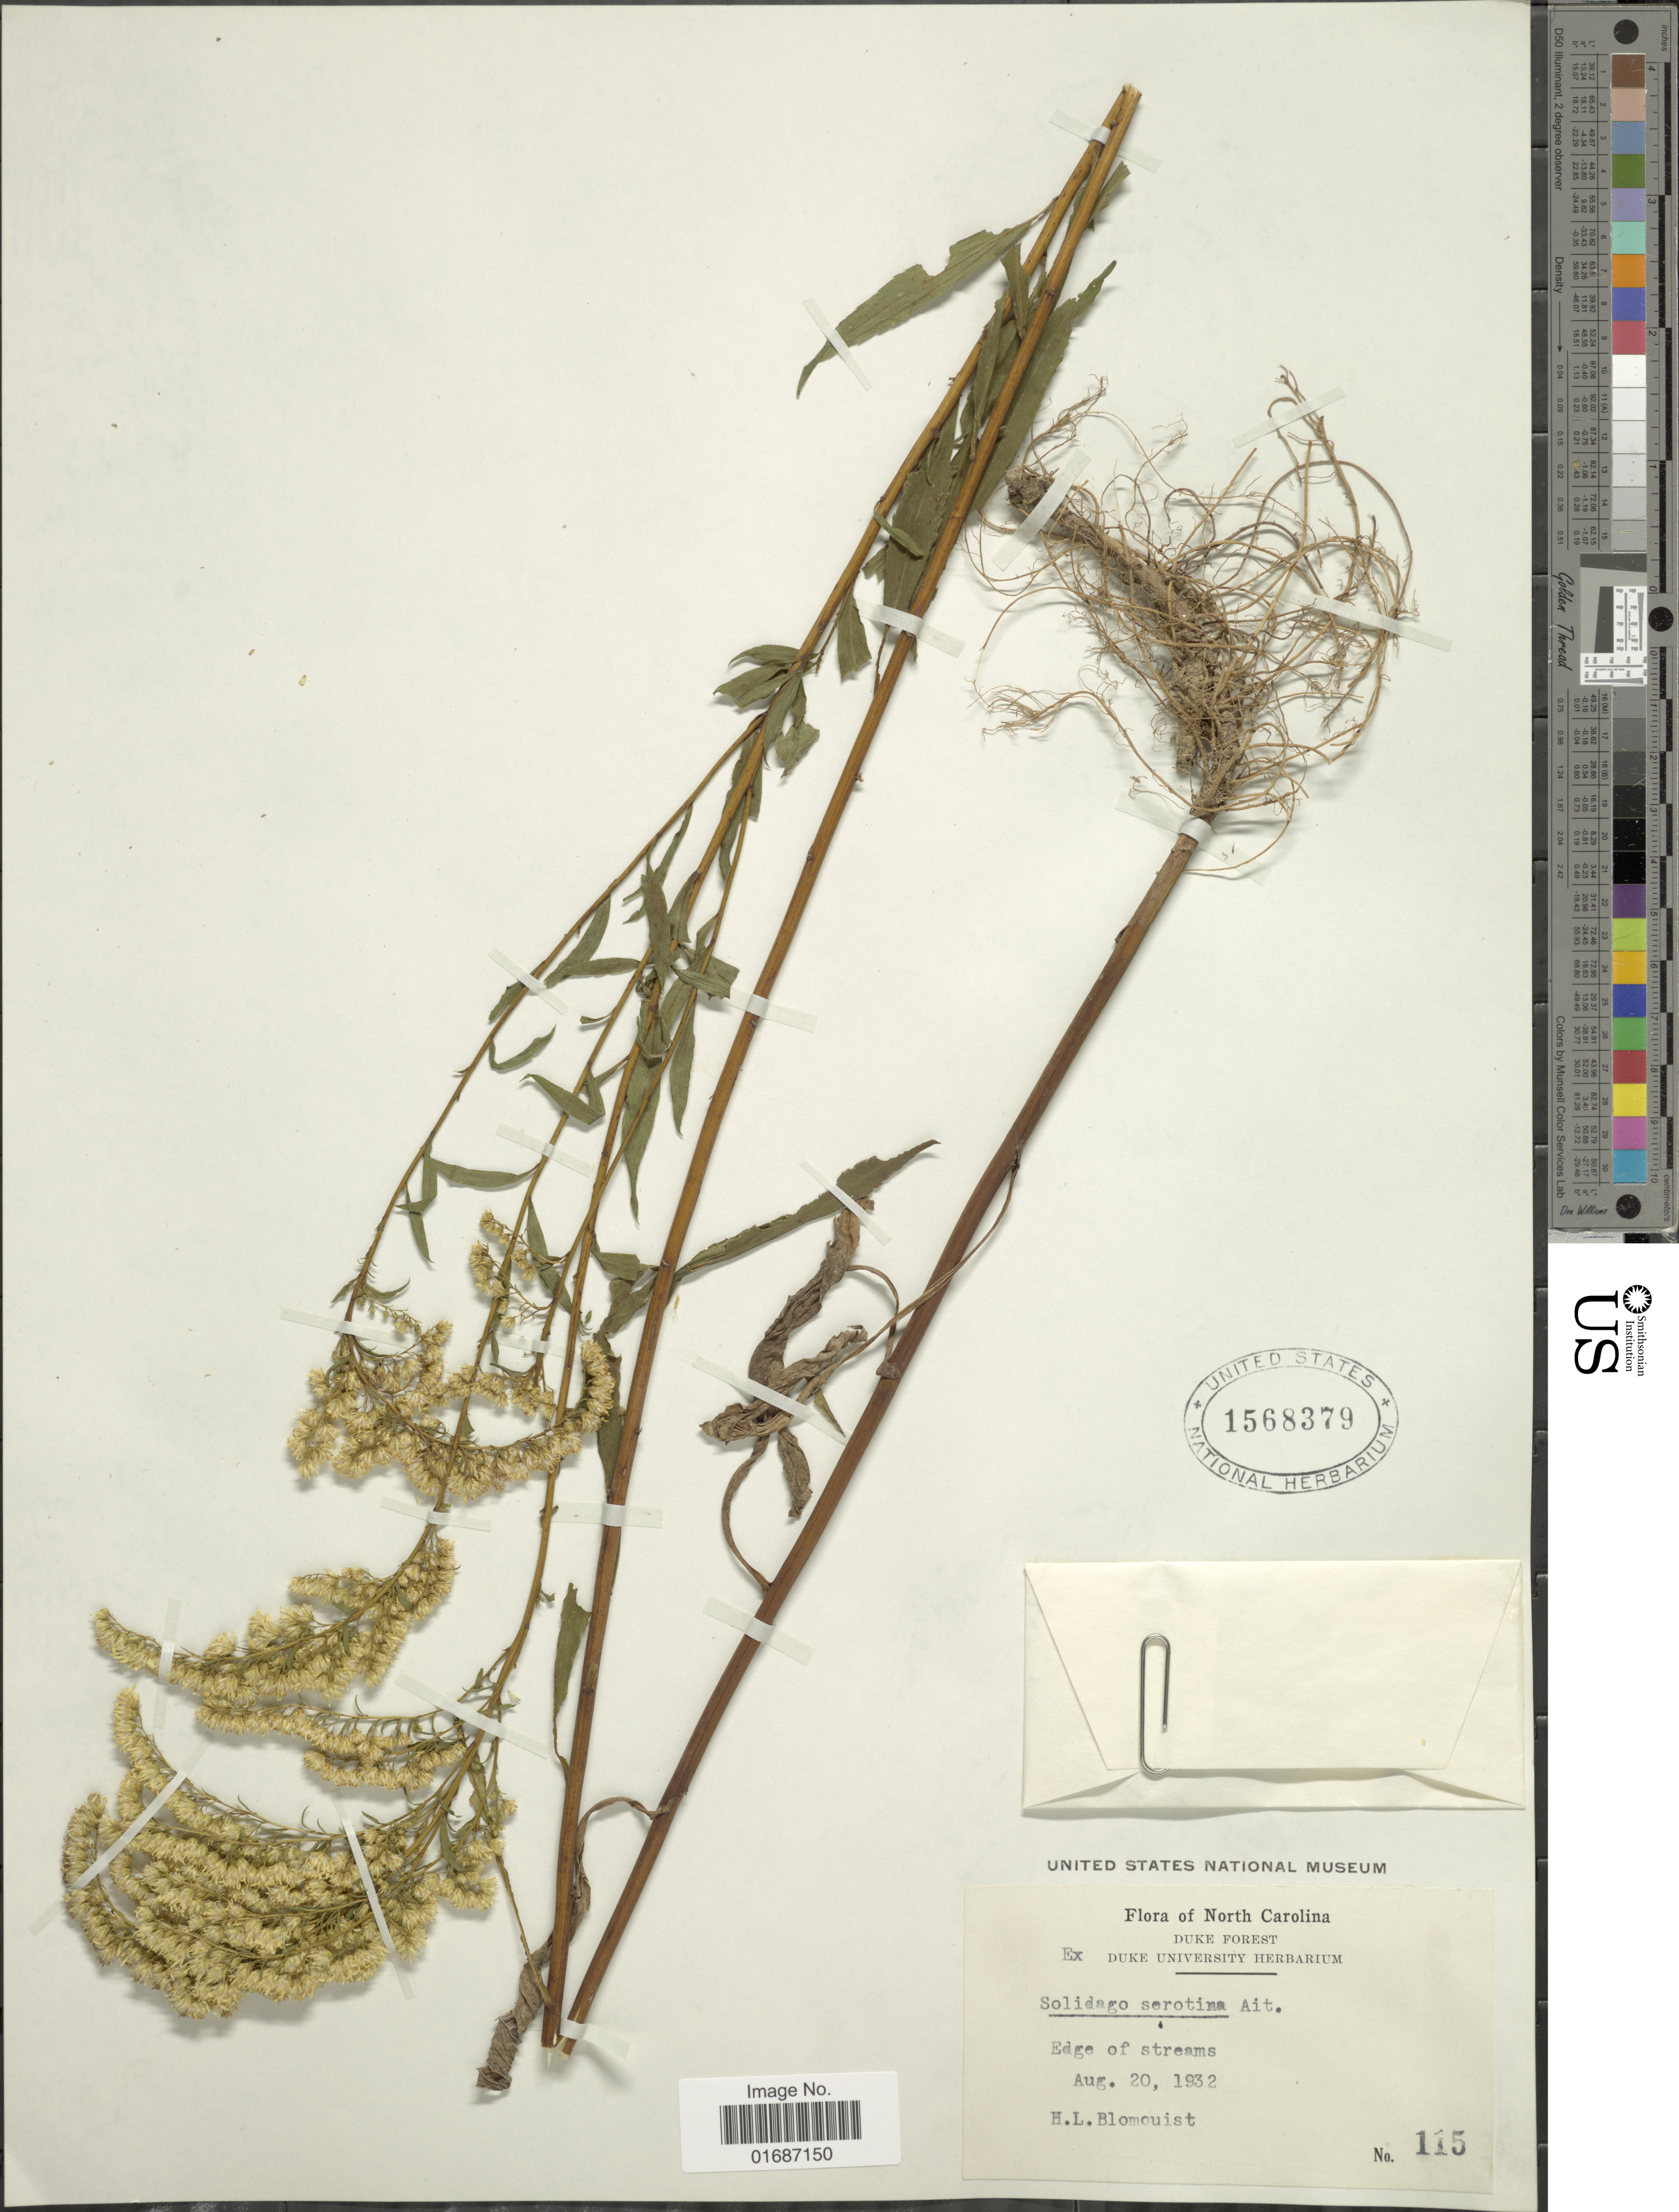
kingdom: Plantae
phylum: Tracheophyta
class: Magnoliopsida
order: Asterales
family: Asteraceae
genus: Solidago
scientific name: Solidago gigantea var. leiophylla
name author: Fernald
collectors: H. Blomquist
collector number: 115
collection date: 1932-08-20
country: United States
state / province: North Carolina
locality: Duke forest, Edge of streams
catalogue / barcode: US 1568379